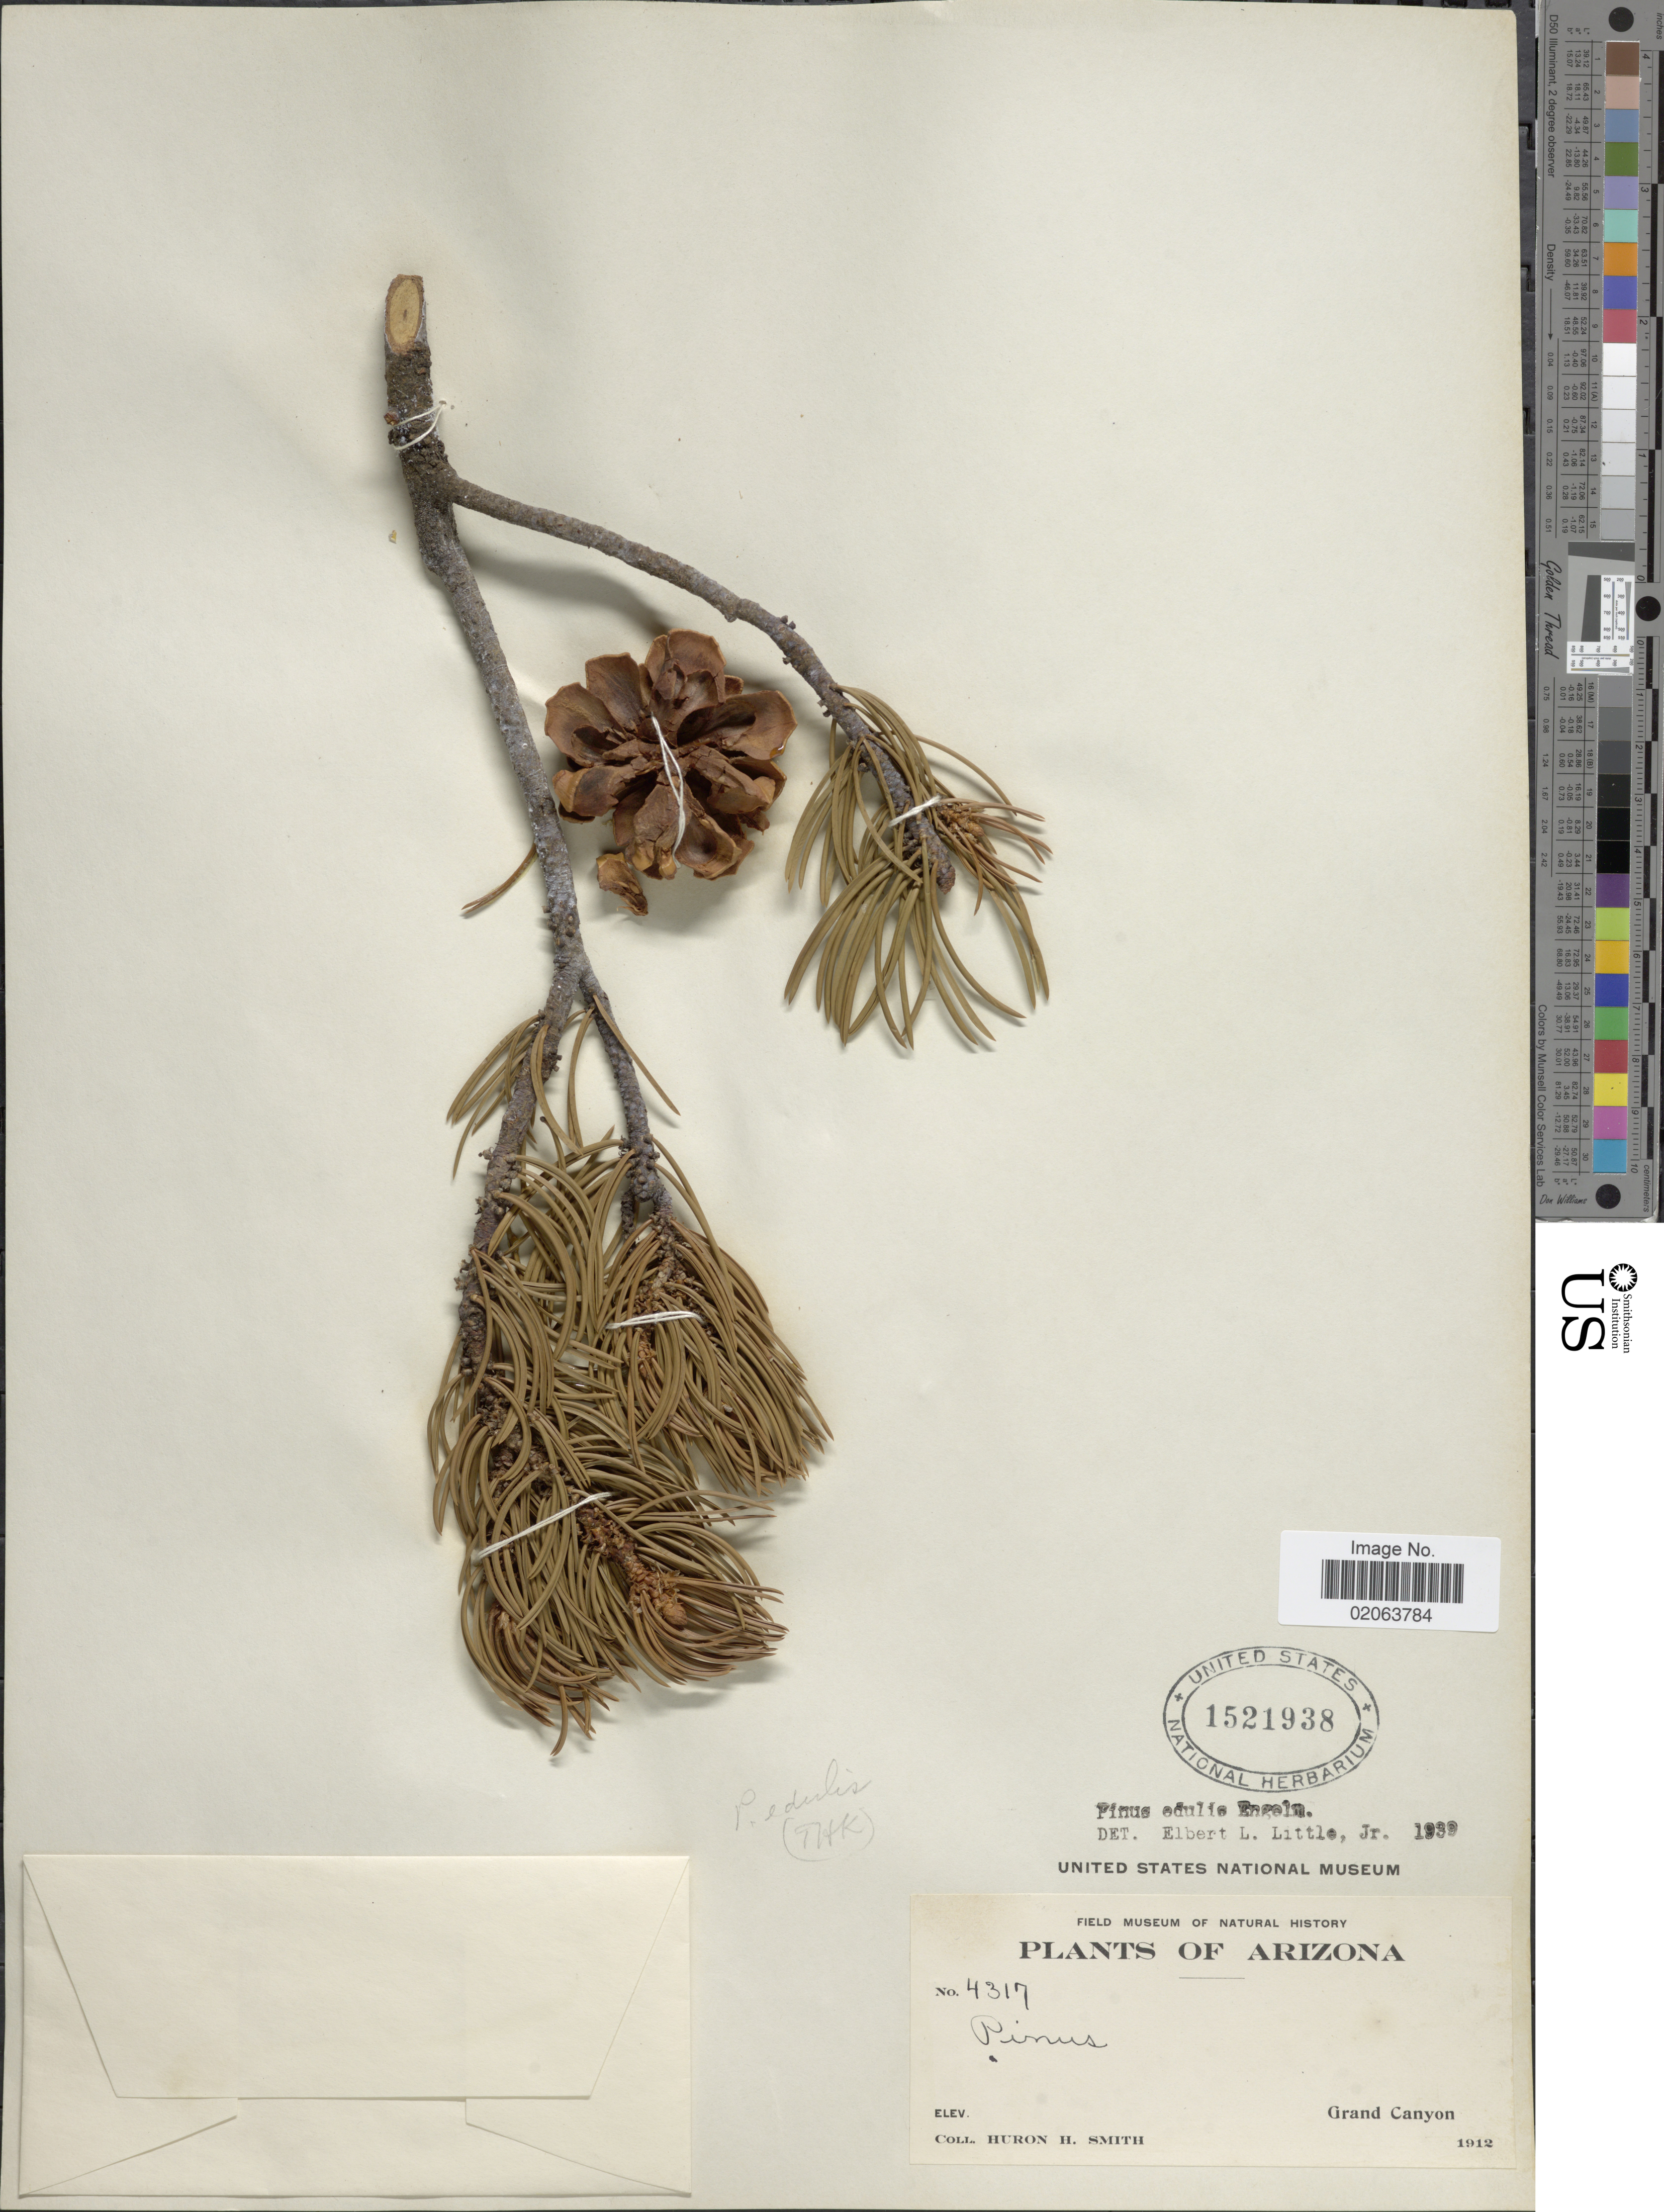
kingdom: Plantae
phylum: Tracheophyta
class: Pinopsida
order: Pinales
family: Pinaceae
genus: Pinus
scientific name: Pinus edulis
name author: Engelm.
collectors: Huron H. Smith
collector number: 4317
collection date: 1912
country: United States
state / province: Arizona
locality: Grand Canyon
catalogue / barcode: US 1521938